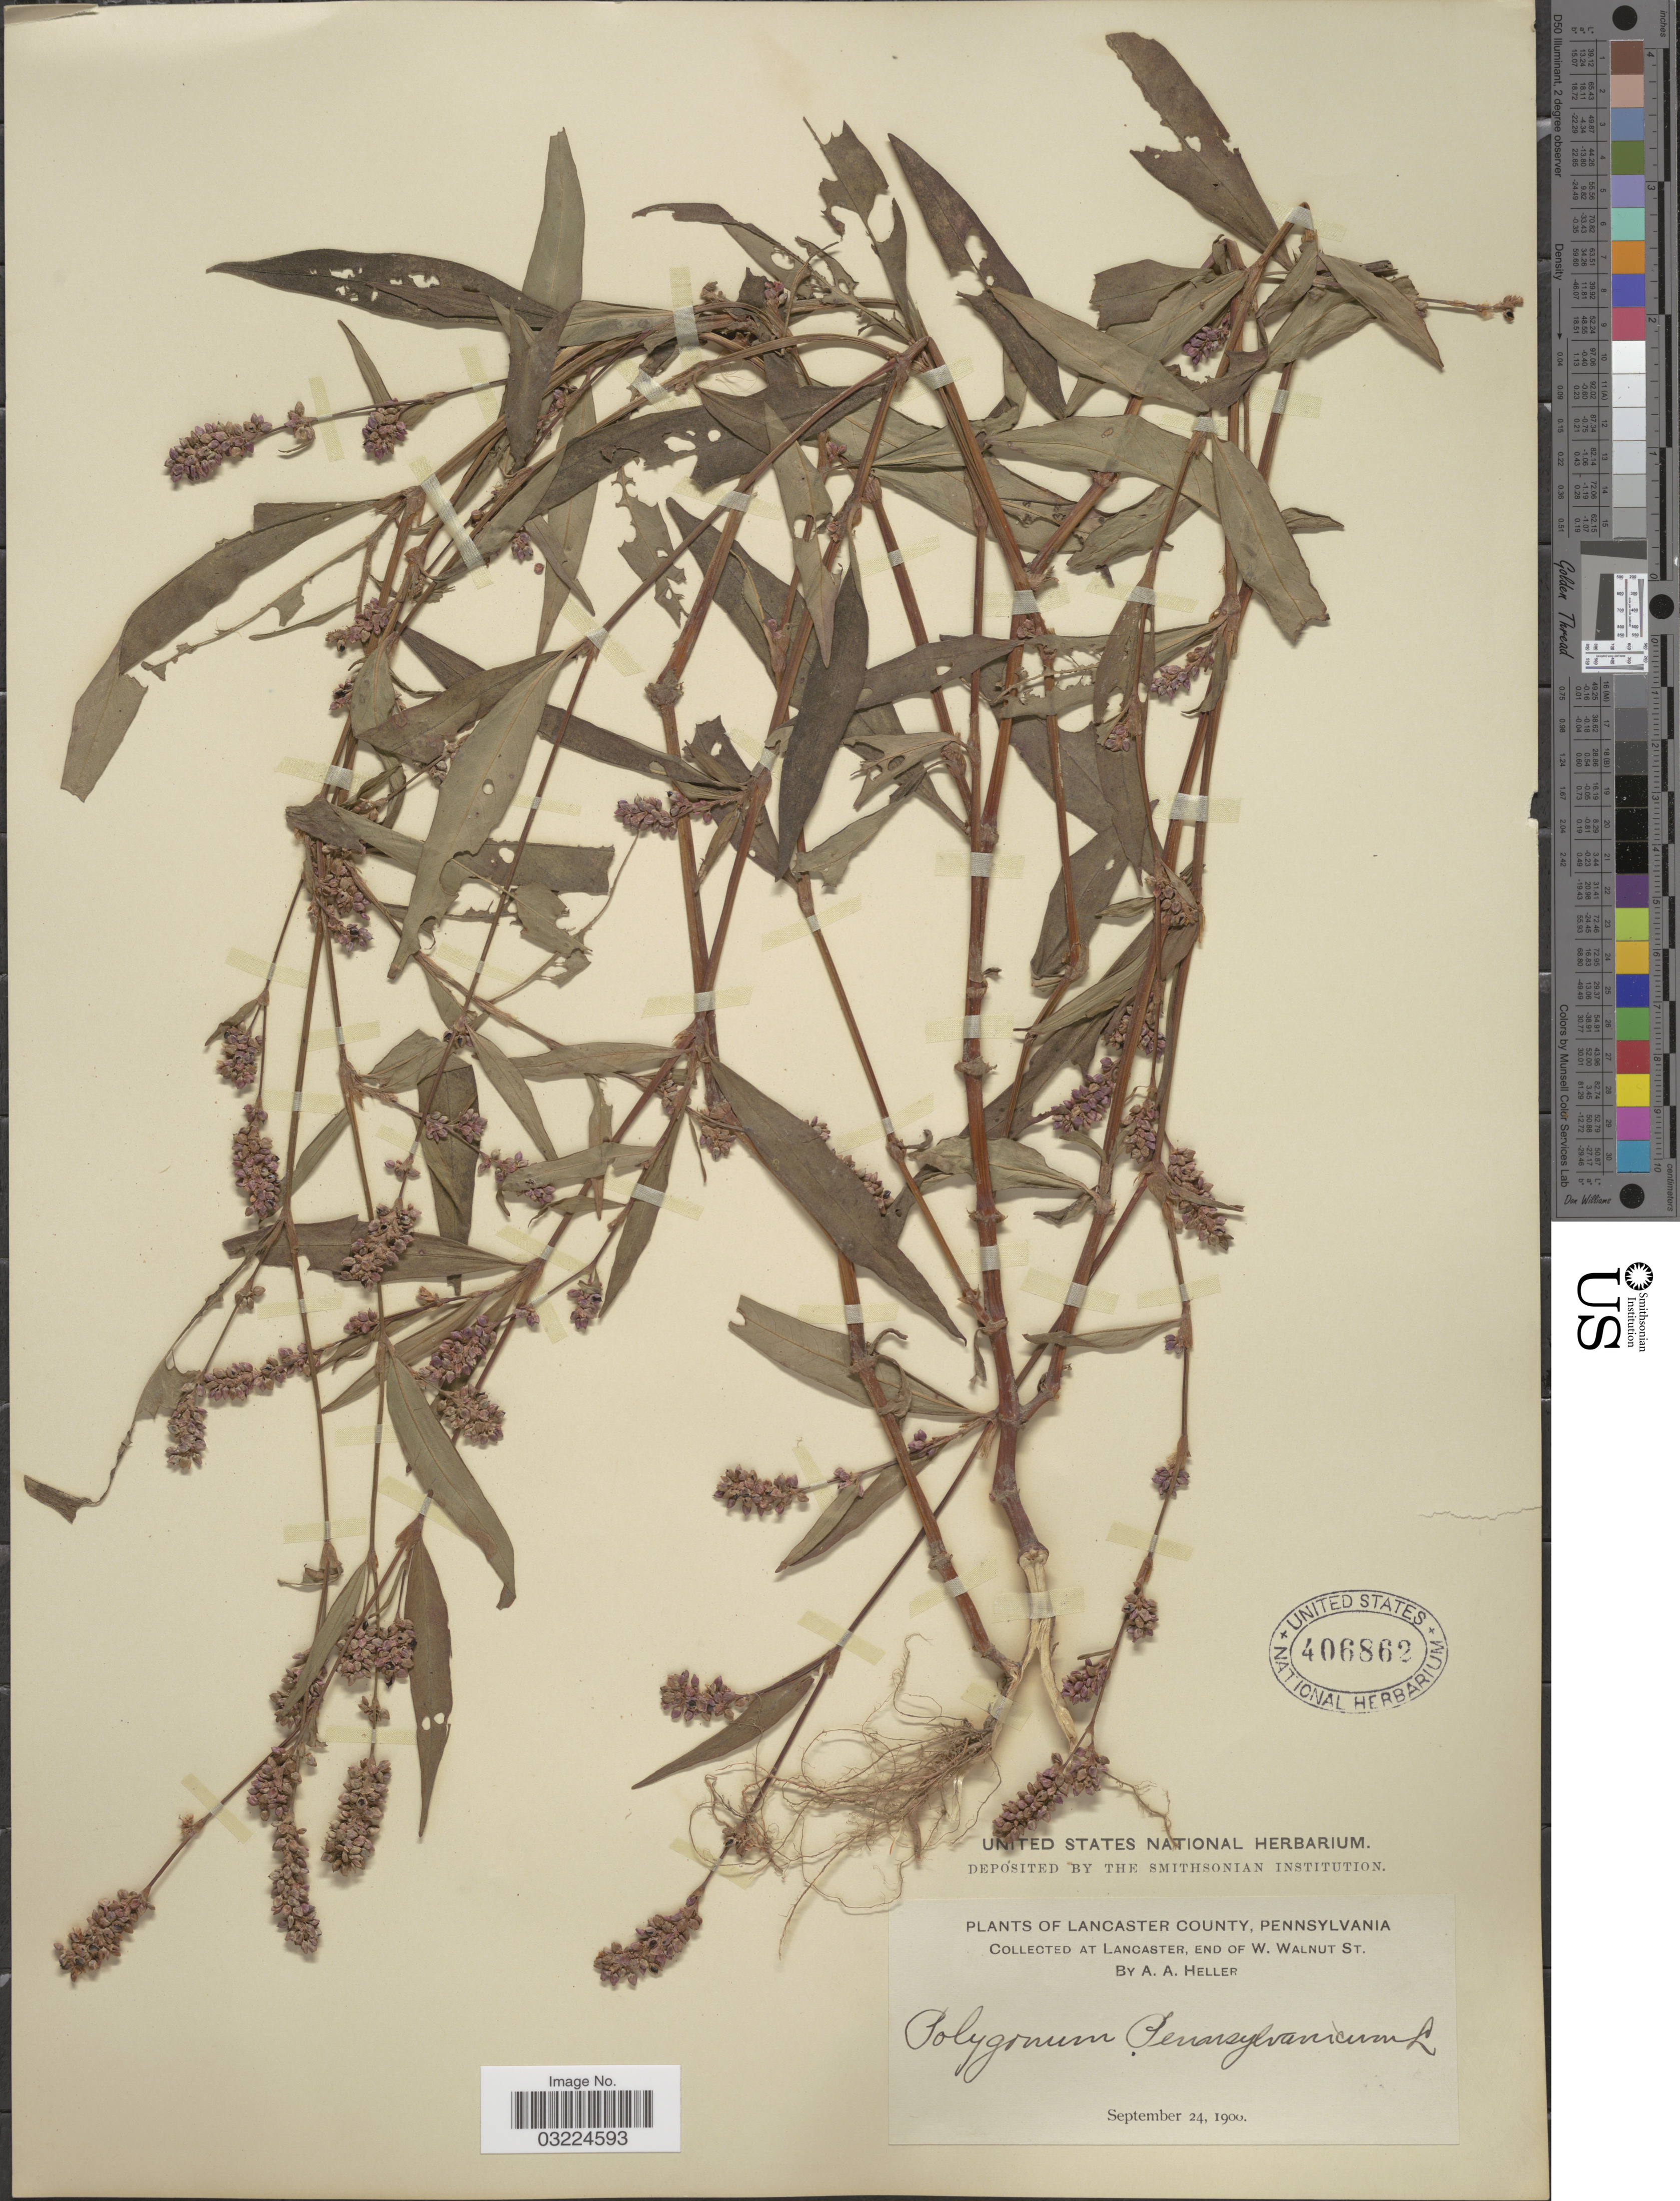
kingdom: Plantae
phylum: Tracheophyta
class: Magnoliopsida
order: Caryophyllales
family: Polygonaceae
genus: Persicaria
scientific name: Persicaria maculosa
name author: S.F. Gray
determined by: Atha, D. E.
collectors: A. A. Heller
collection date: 1900-09-24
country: United States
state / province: Pennsylvania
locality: Lancaster County. Lancaster, end of W. Walnut St.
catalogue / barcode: US 406862